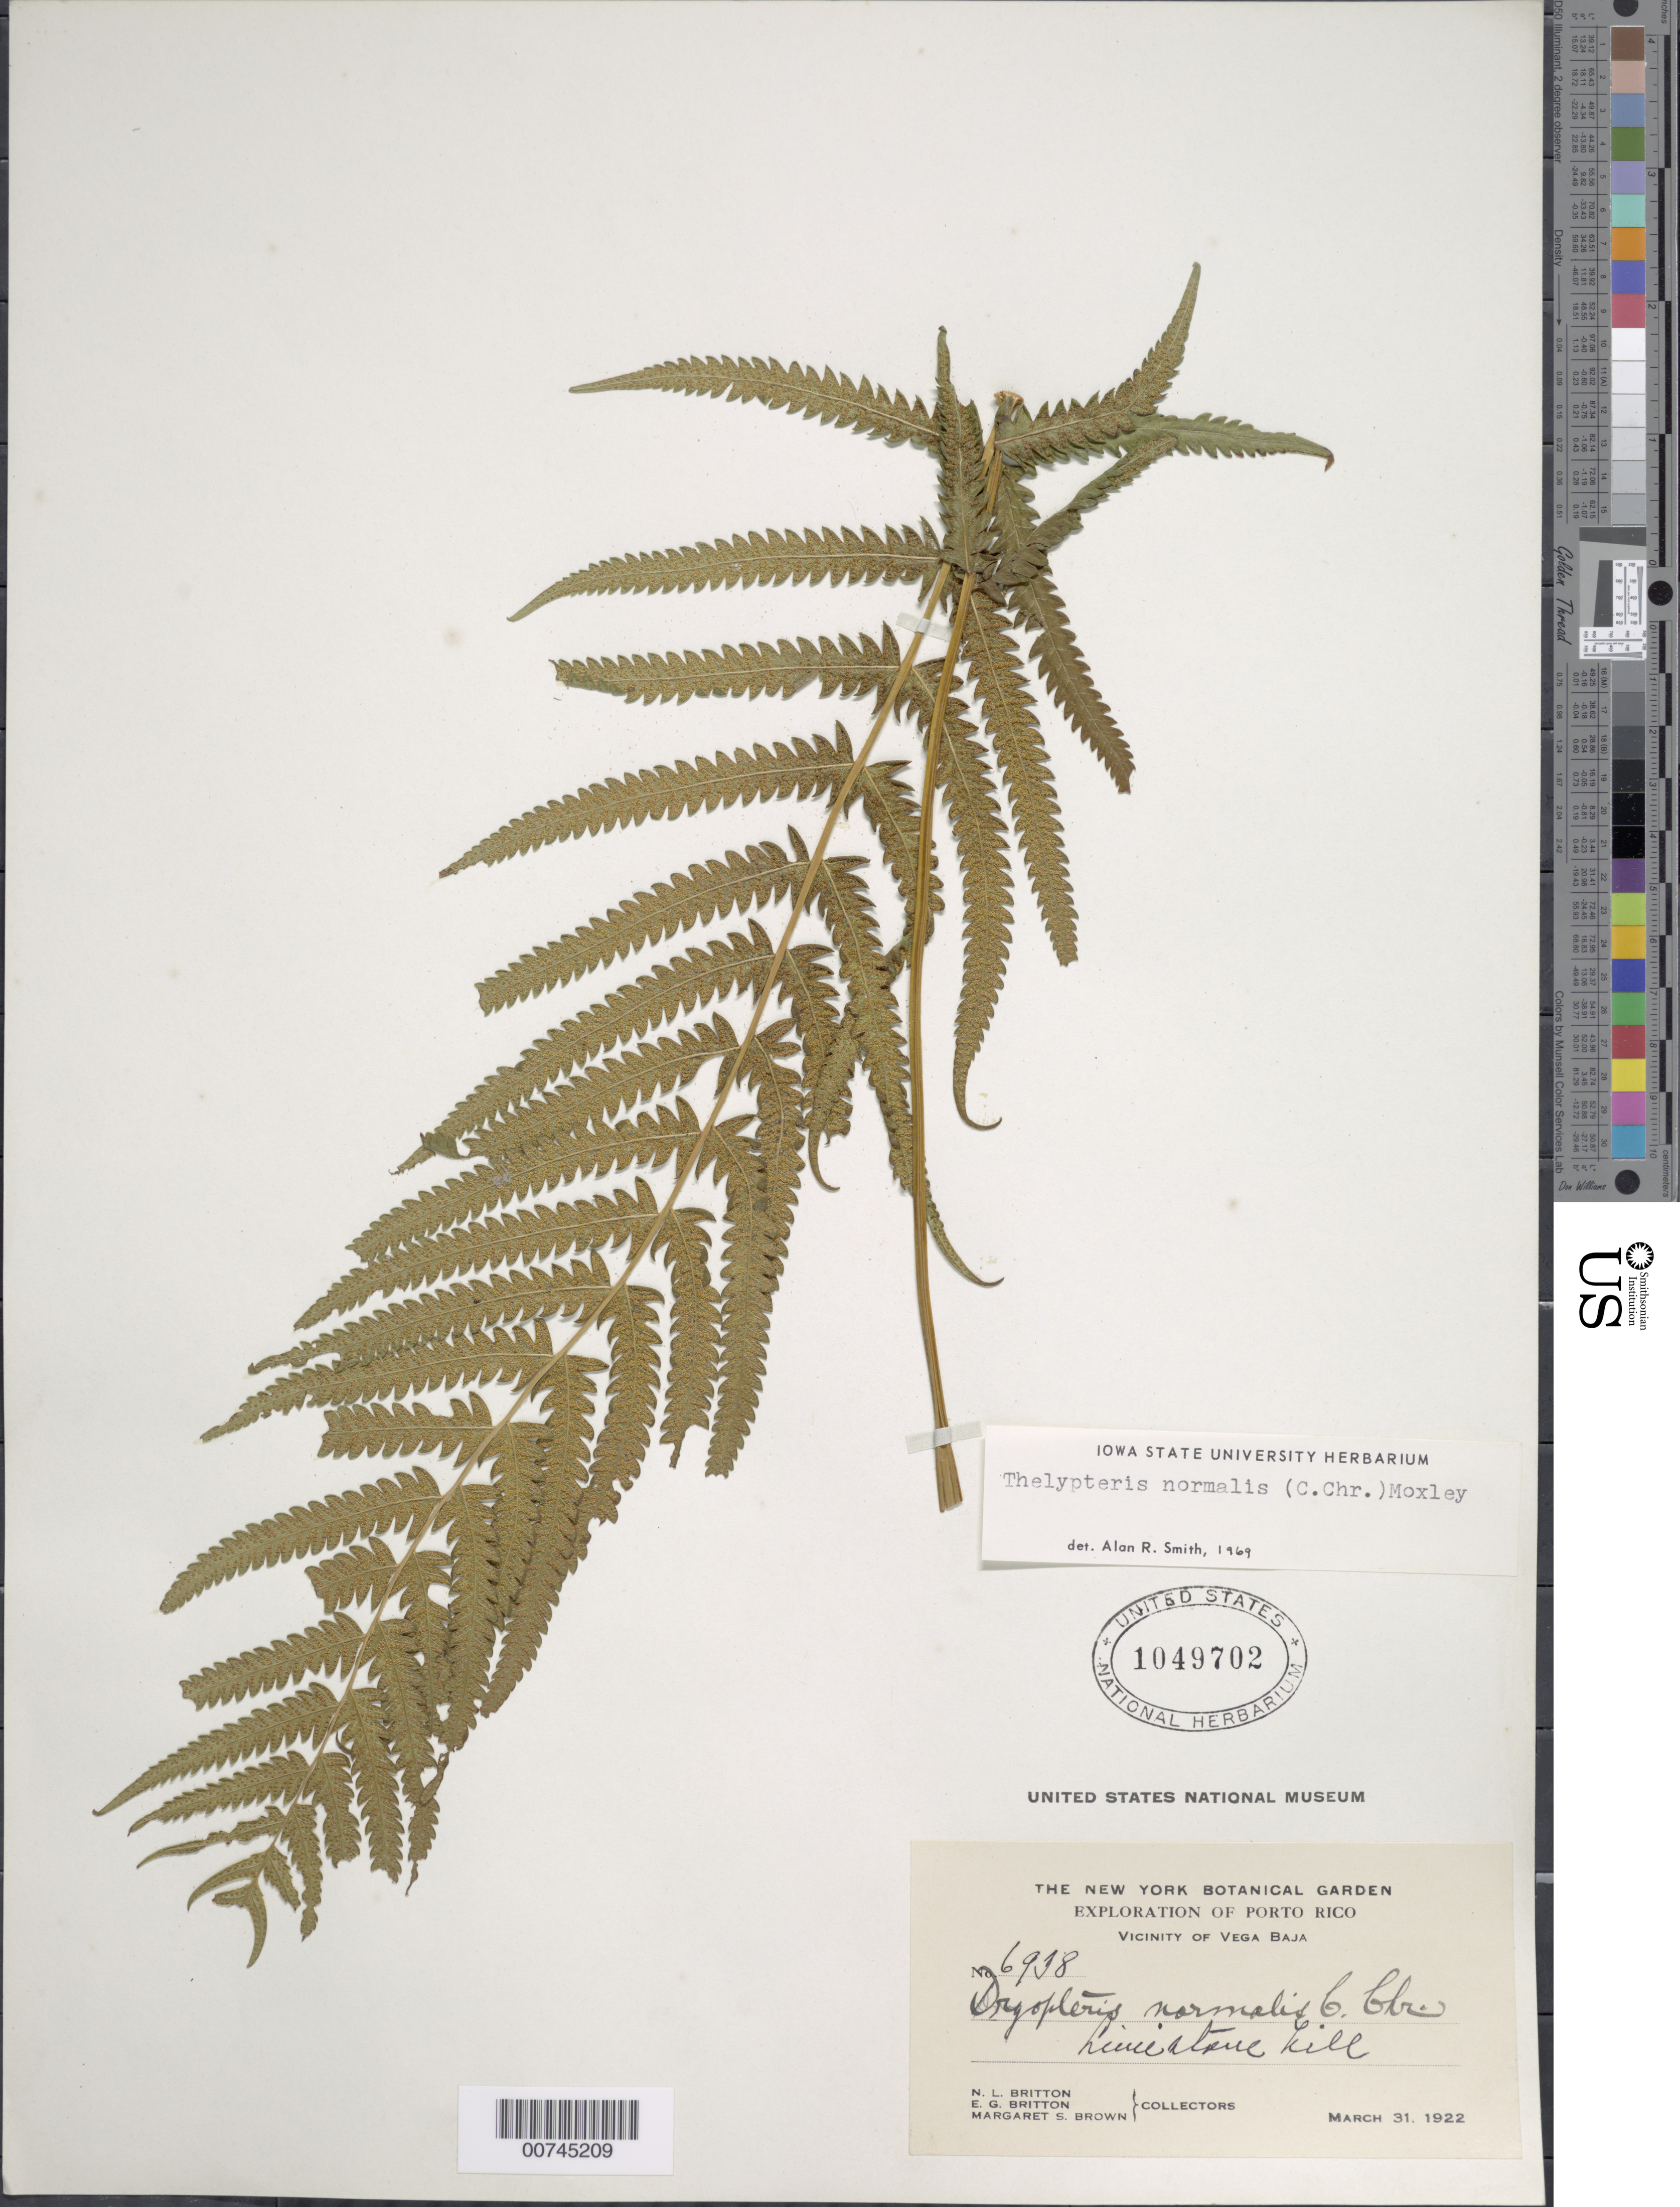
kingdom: Plantae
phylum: Tracheophyta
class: Polypodiopsida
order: Polypodiales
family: Thelypteridaceae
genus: Christella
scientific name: Christella kunthii comb. ined.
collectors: N. Britton, E. G. Britton & M. S. Brown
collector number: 6938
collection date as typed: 31 Mar 1922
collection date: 1922-03-31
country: Puerto Rico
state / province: Vega Baja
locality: Vicinity of Vega Baja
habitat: Limestone hill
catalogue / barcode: US 1049702